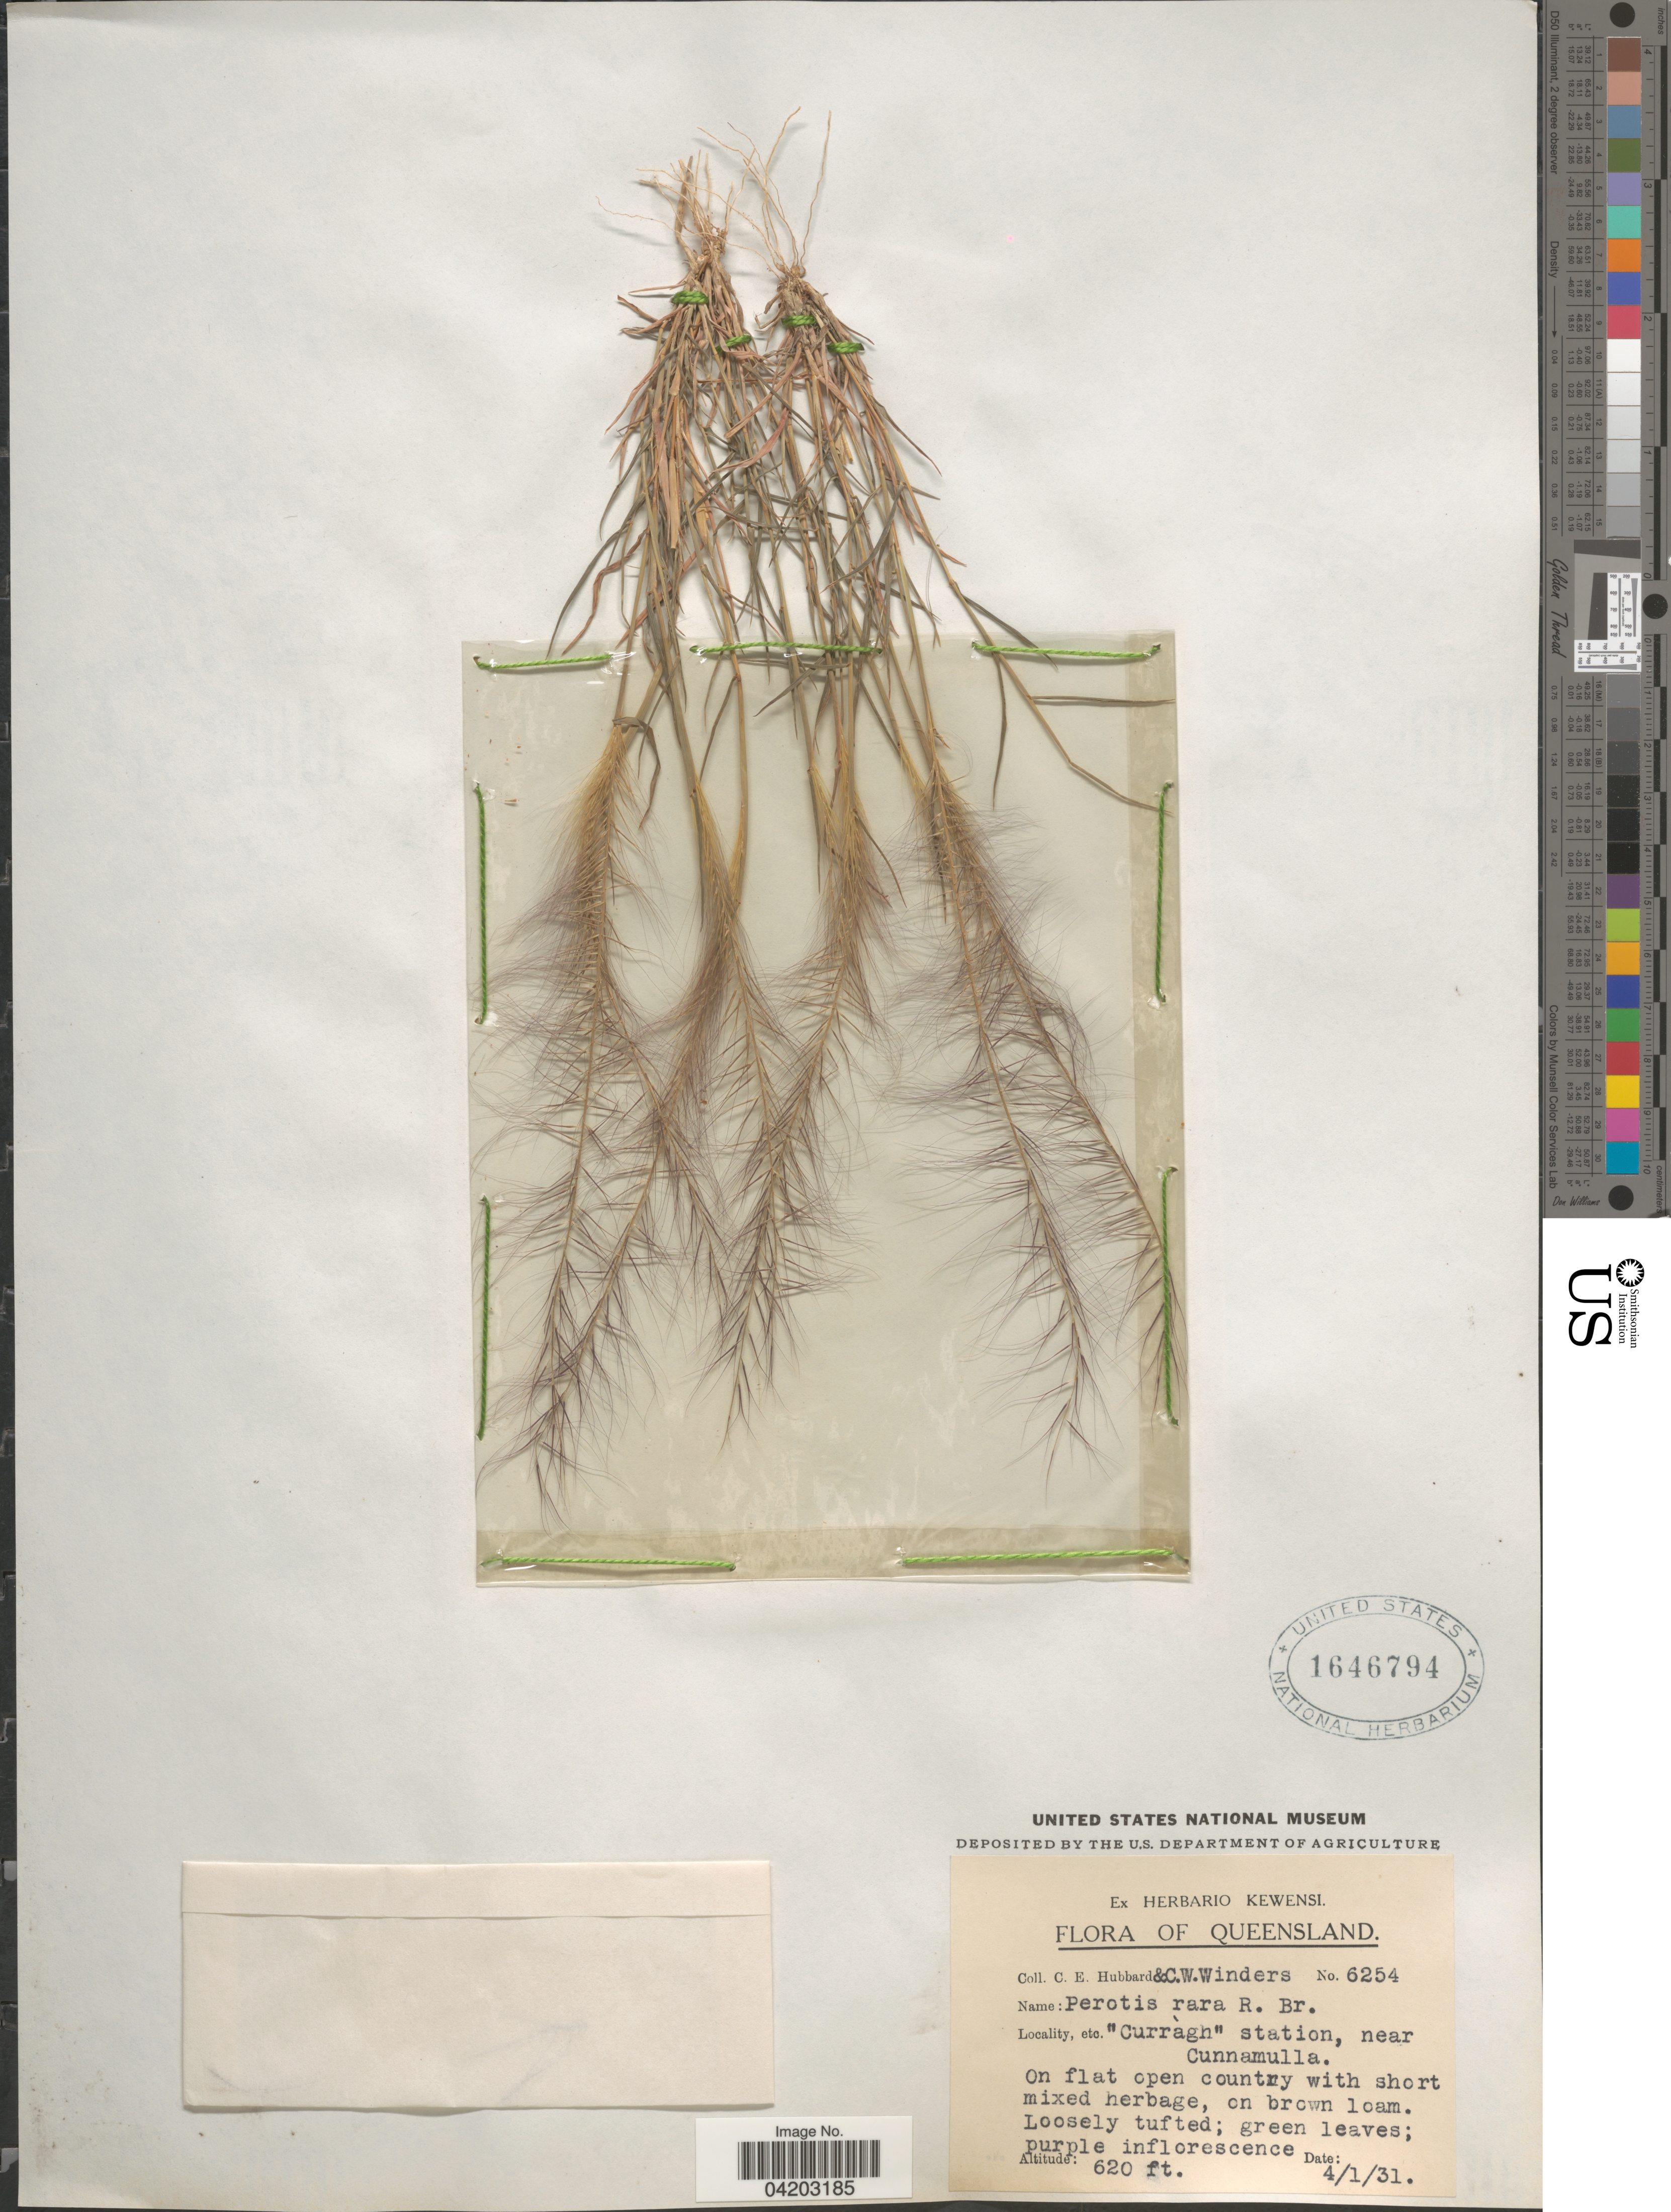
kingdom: Plantae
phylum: Tracheophyta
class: Liliopsida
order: Poales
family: Poaceae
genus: Perotis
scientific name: Perotis rara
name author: R. Br.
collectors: C. E. Hubbard & C. Winders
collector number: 6254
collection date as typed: Transcribed d/m/y: 4/1/31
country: Australia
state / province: Queensland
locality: Curràgh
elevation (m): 189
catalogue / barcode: US 1646794